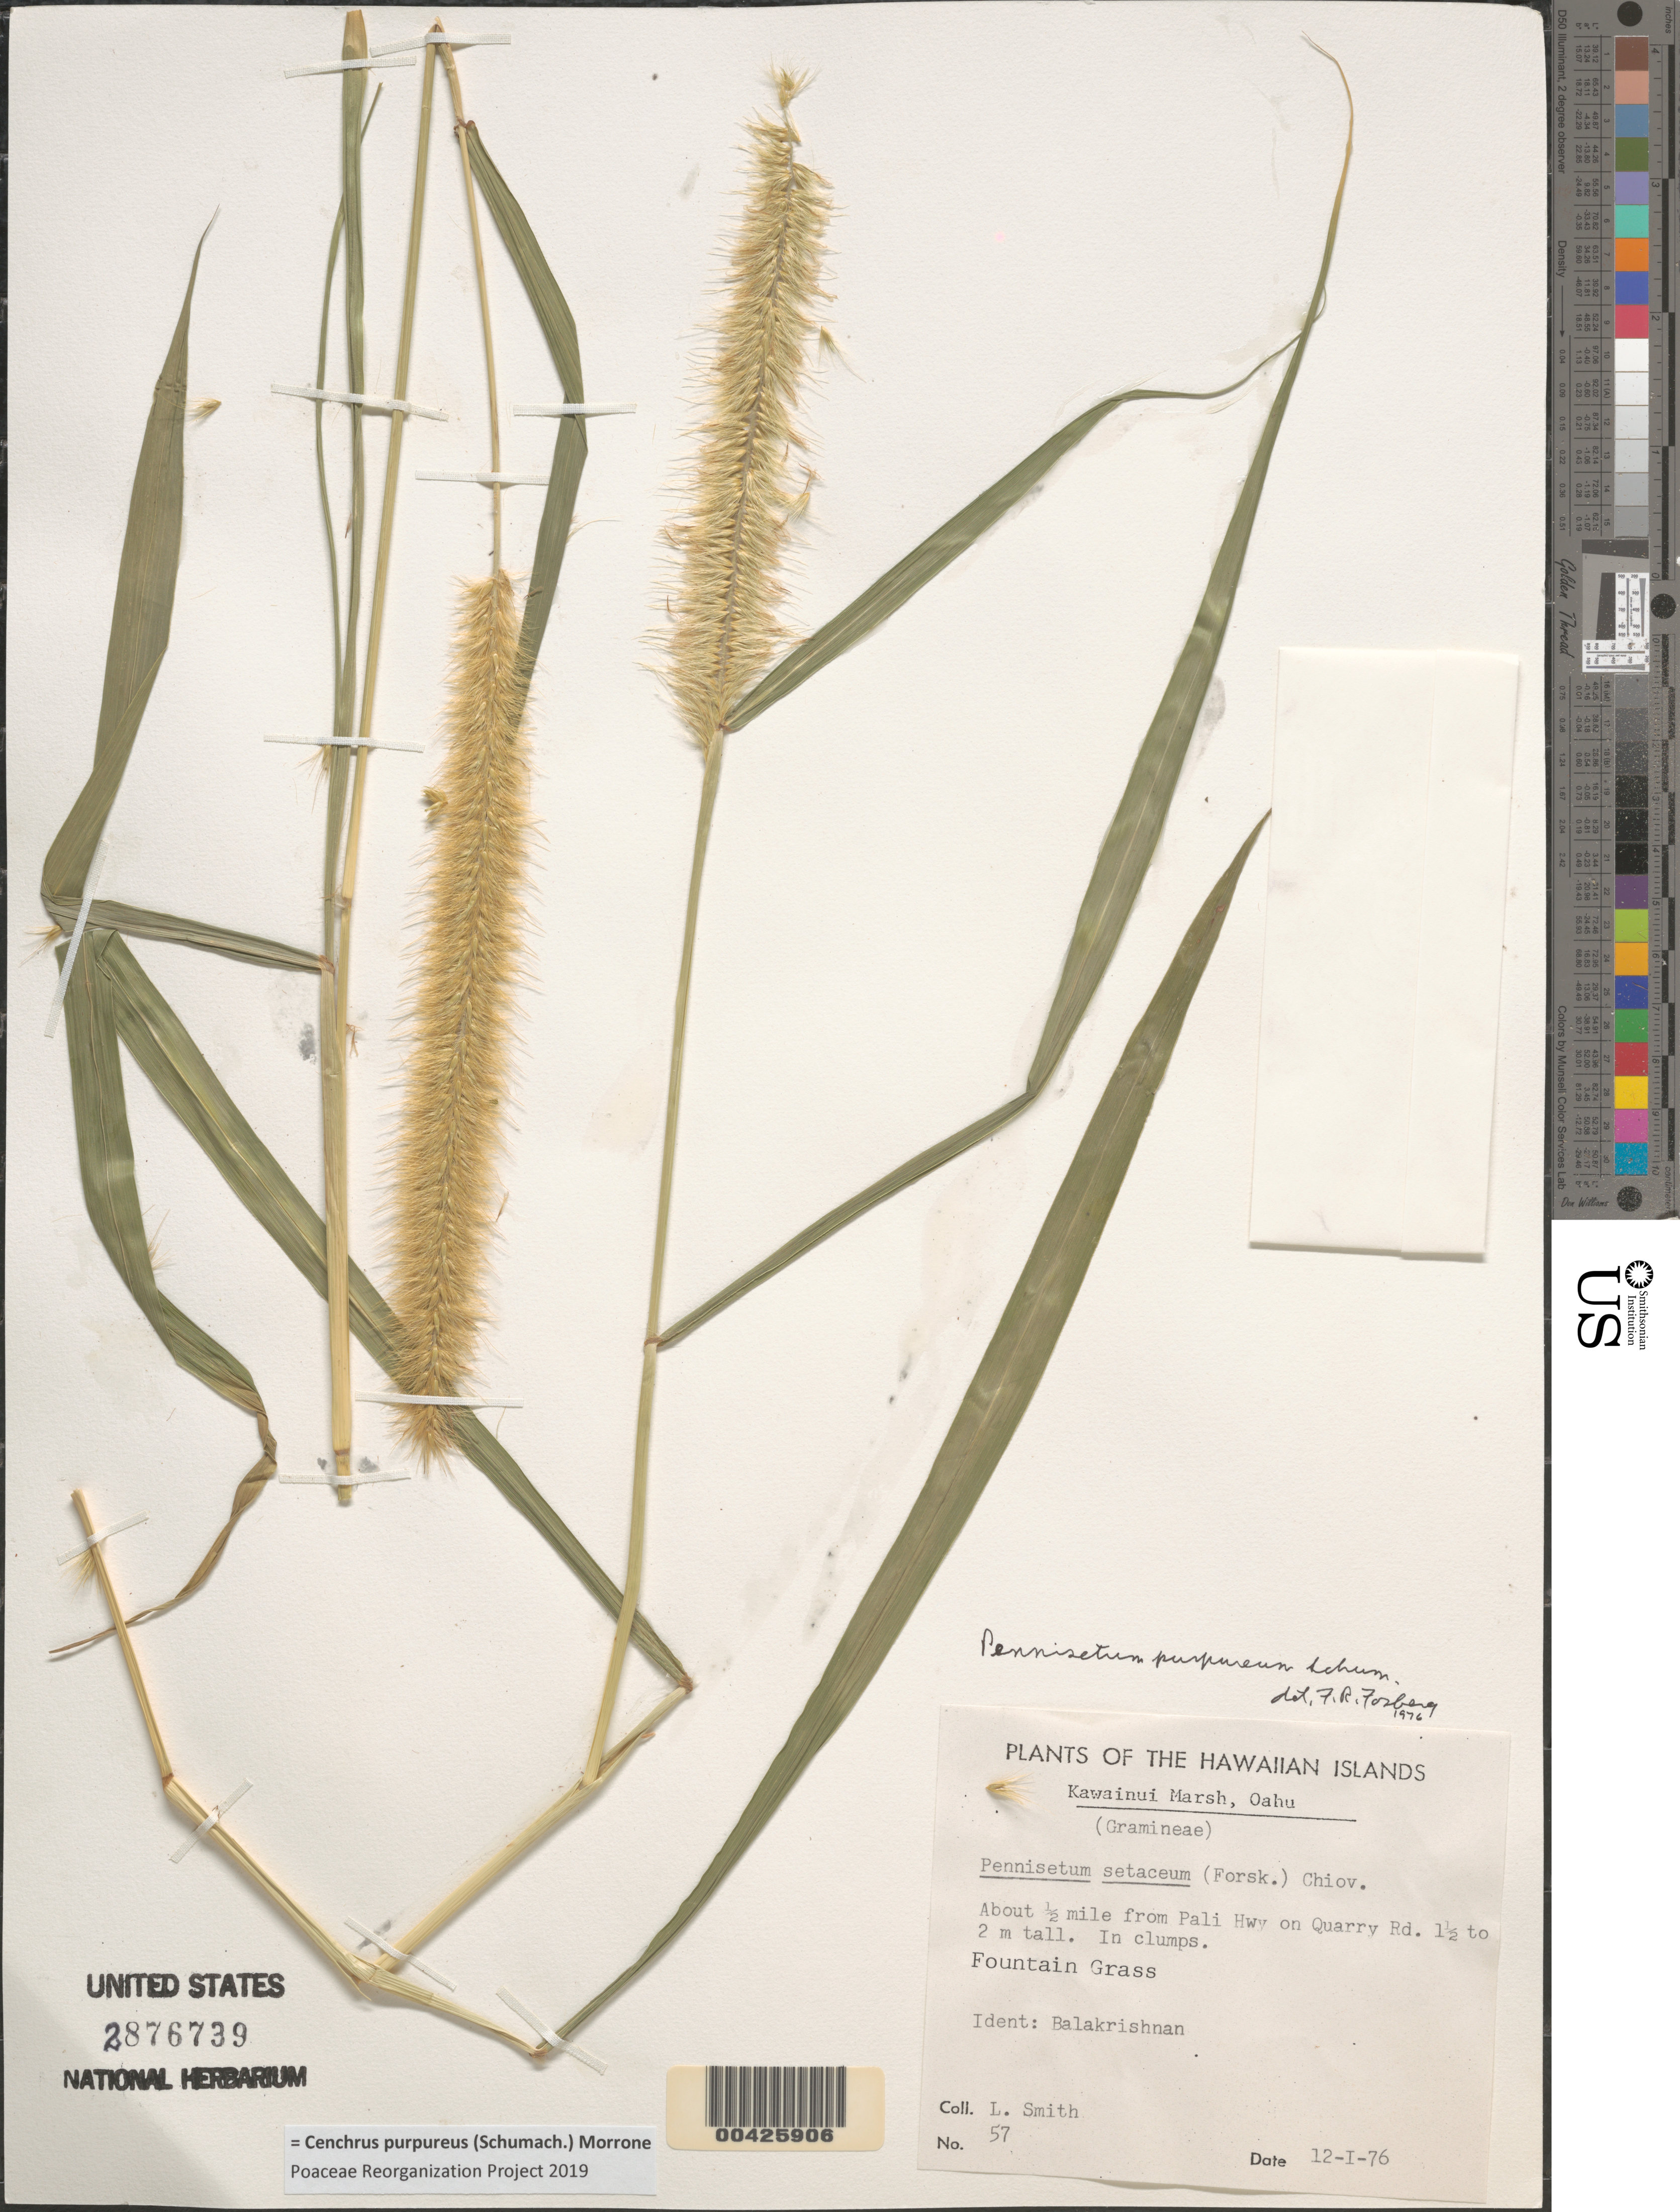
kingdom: Plantae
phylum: Tracheophyta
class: Liliopsida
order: Poales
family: Poaceae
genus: Cenchrus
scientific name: Cenchrus purpureus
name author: (Schumach.) Morrone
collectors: L. Smith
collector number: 57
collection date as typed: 12 Jan 1976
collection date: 1976-01-12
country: United States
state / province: Hawaii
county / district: Honolulu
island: Oahu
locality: Kawainui Marsh, about .5 mile from Pali Highway on Quarry Road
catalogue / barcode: US 2876739